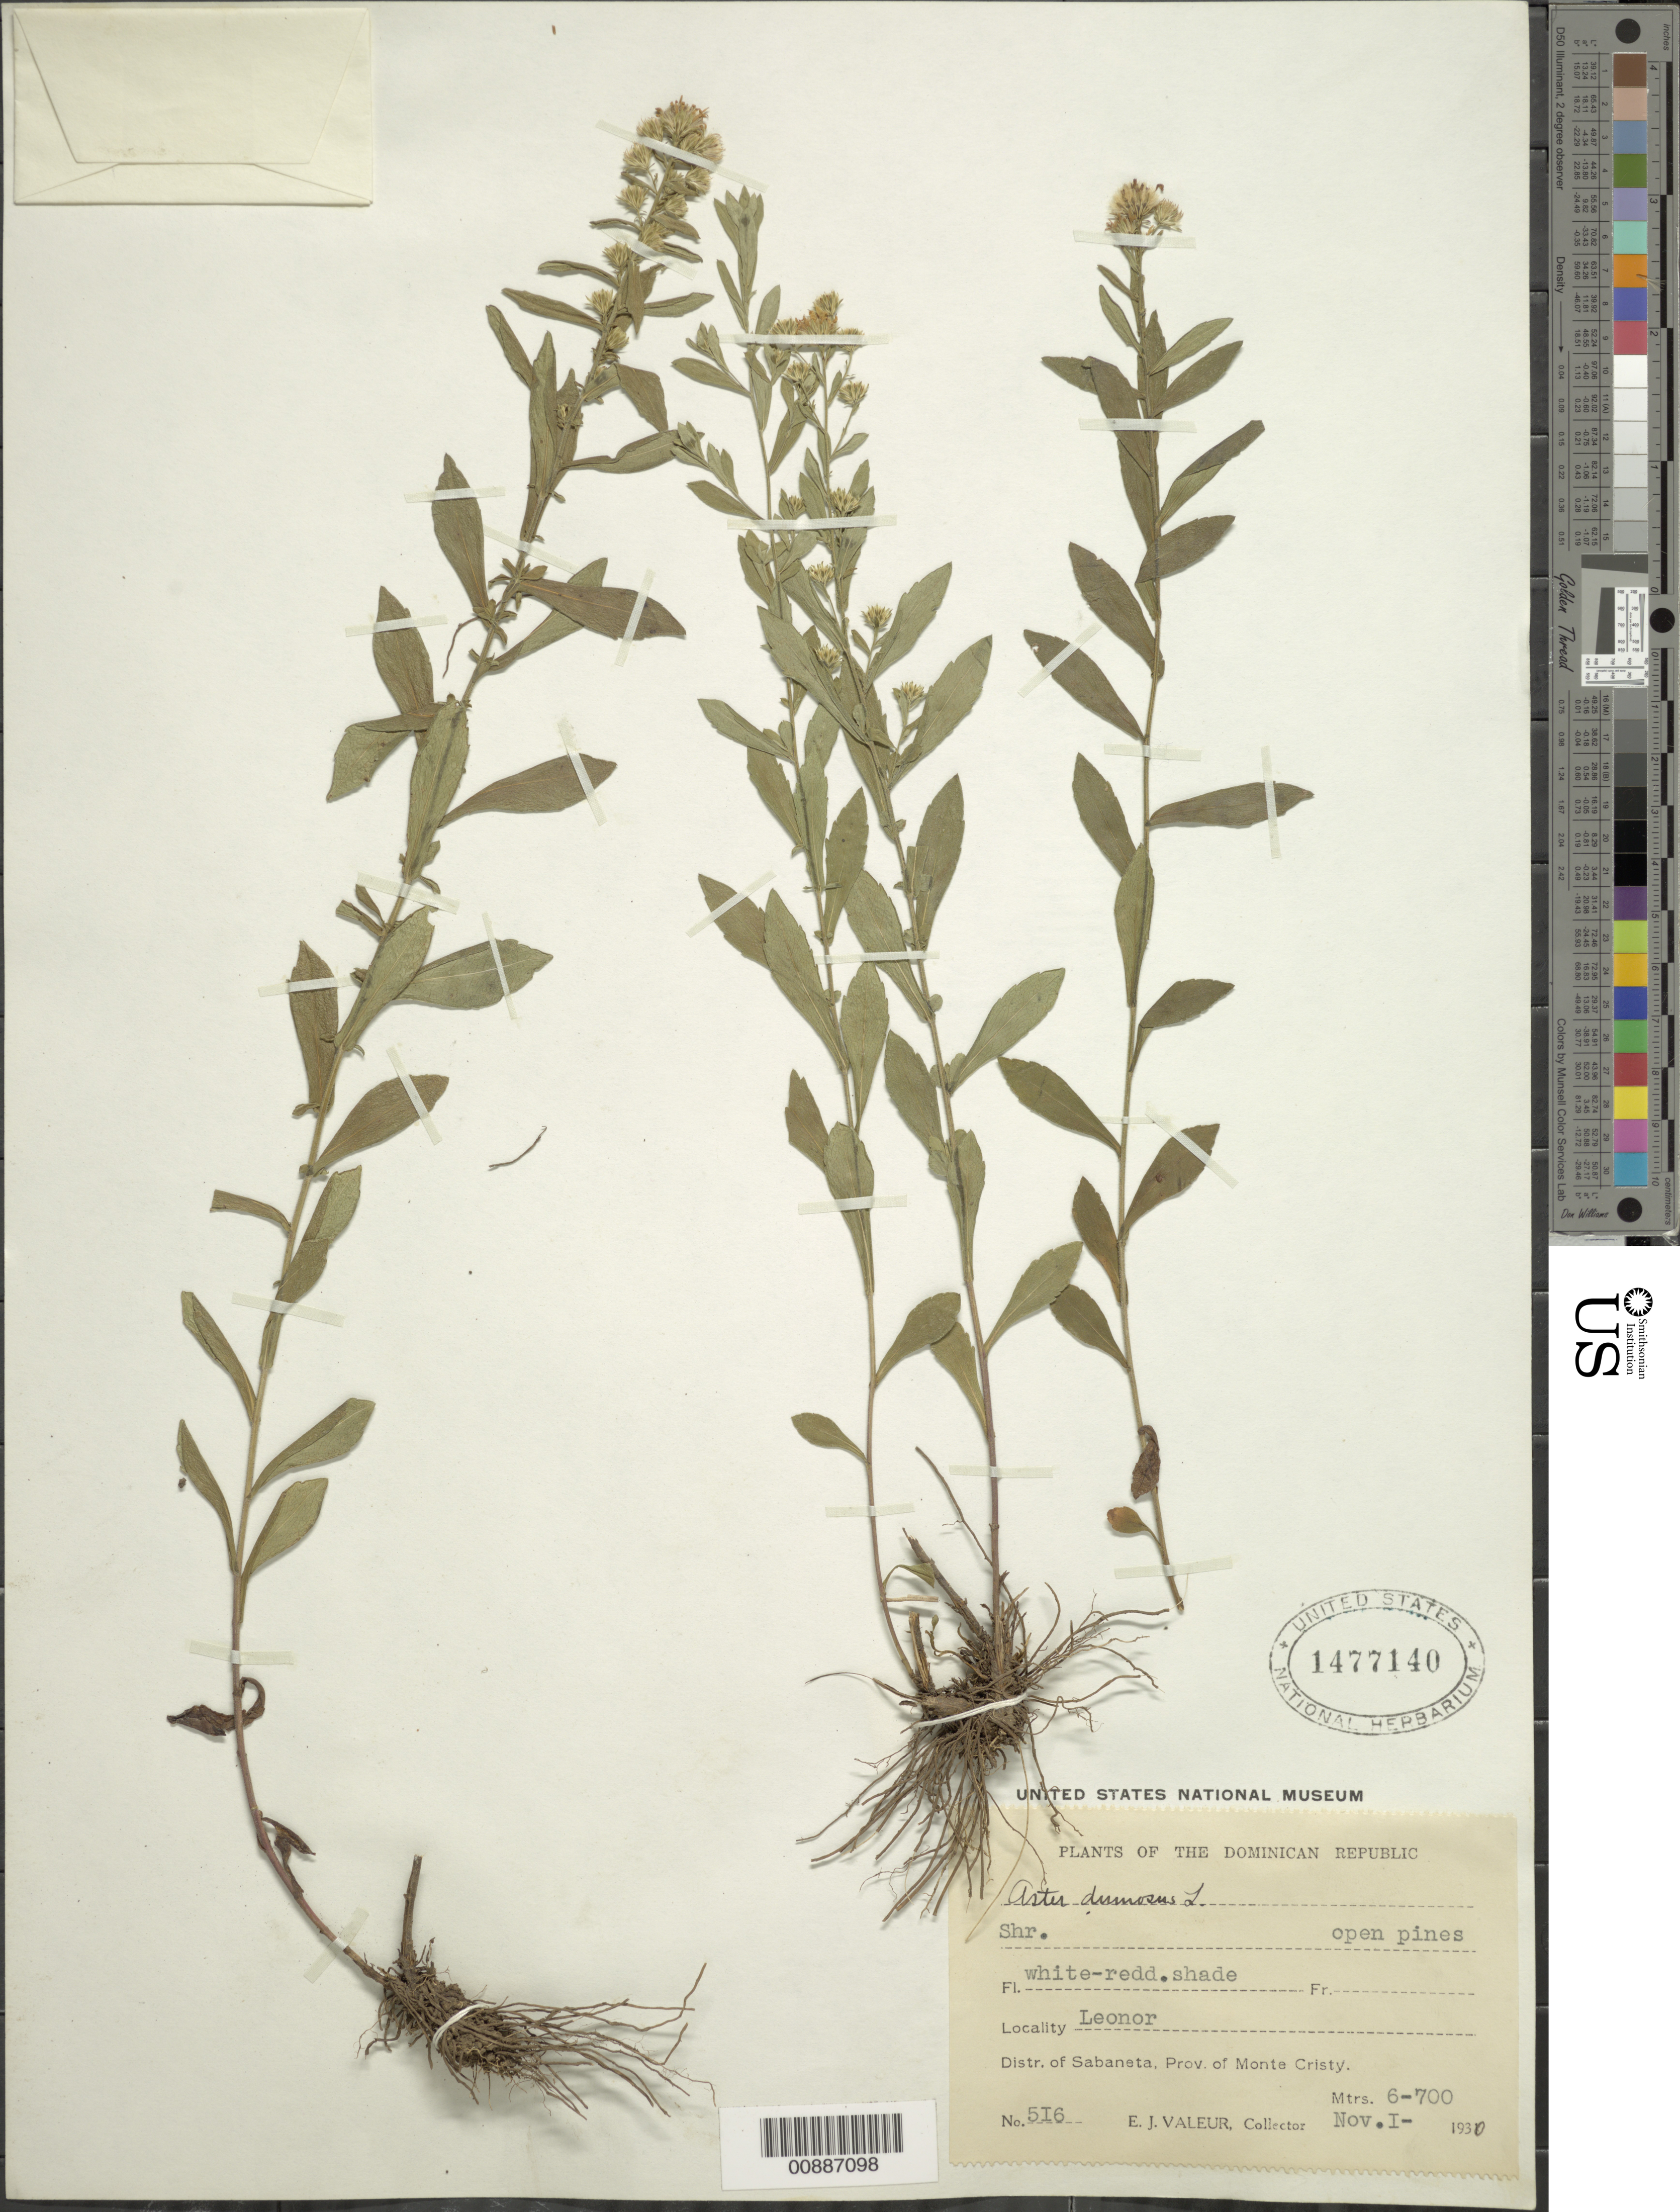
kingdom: Plantae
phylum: Tracheophyta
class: Magnoliopsida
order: Asterales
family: Asteraceae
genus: Symphyotrichum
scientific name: Symphyotrichum dumosum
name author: (L.) G.L. Nesom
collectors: E. Valeur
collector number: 516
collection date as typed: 01 Nov 1930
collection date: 1930-11-01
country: Dominican Republic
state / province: Monte Cristi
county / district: District of Sabaneta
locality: Leonor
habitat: Open pines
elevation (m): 600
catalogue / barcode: US 1477140